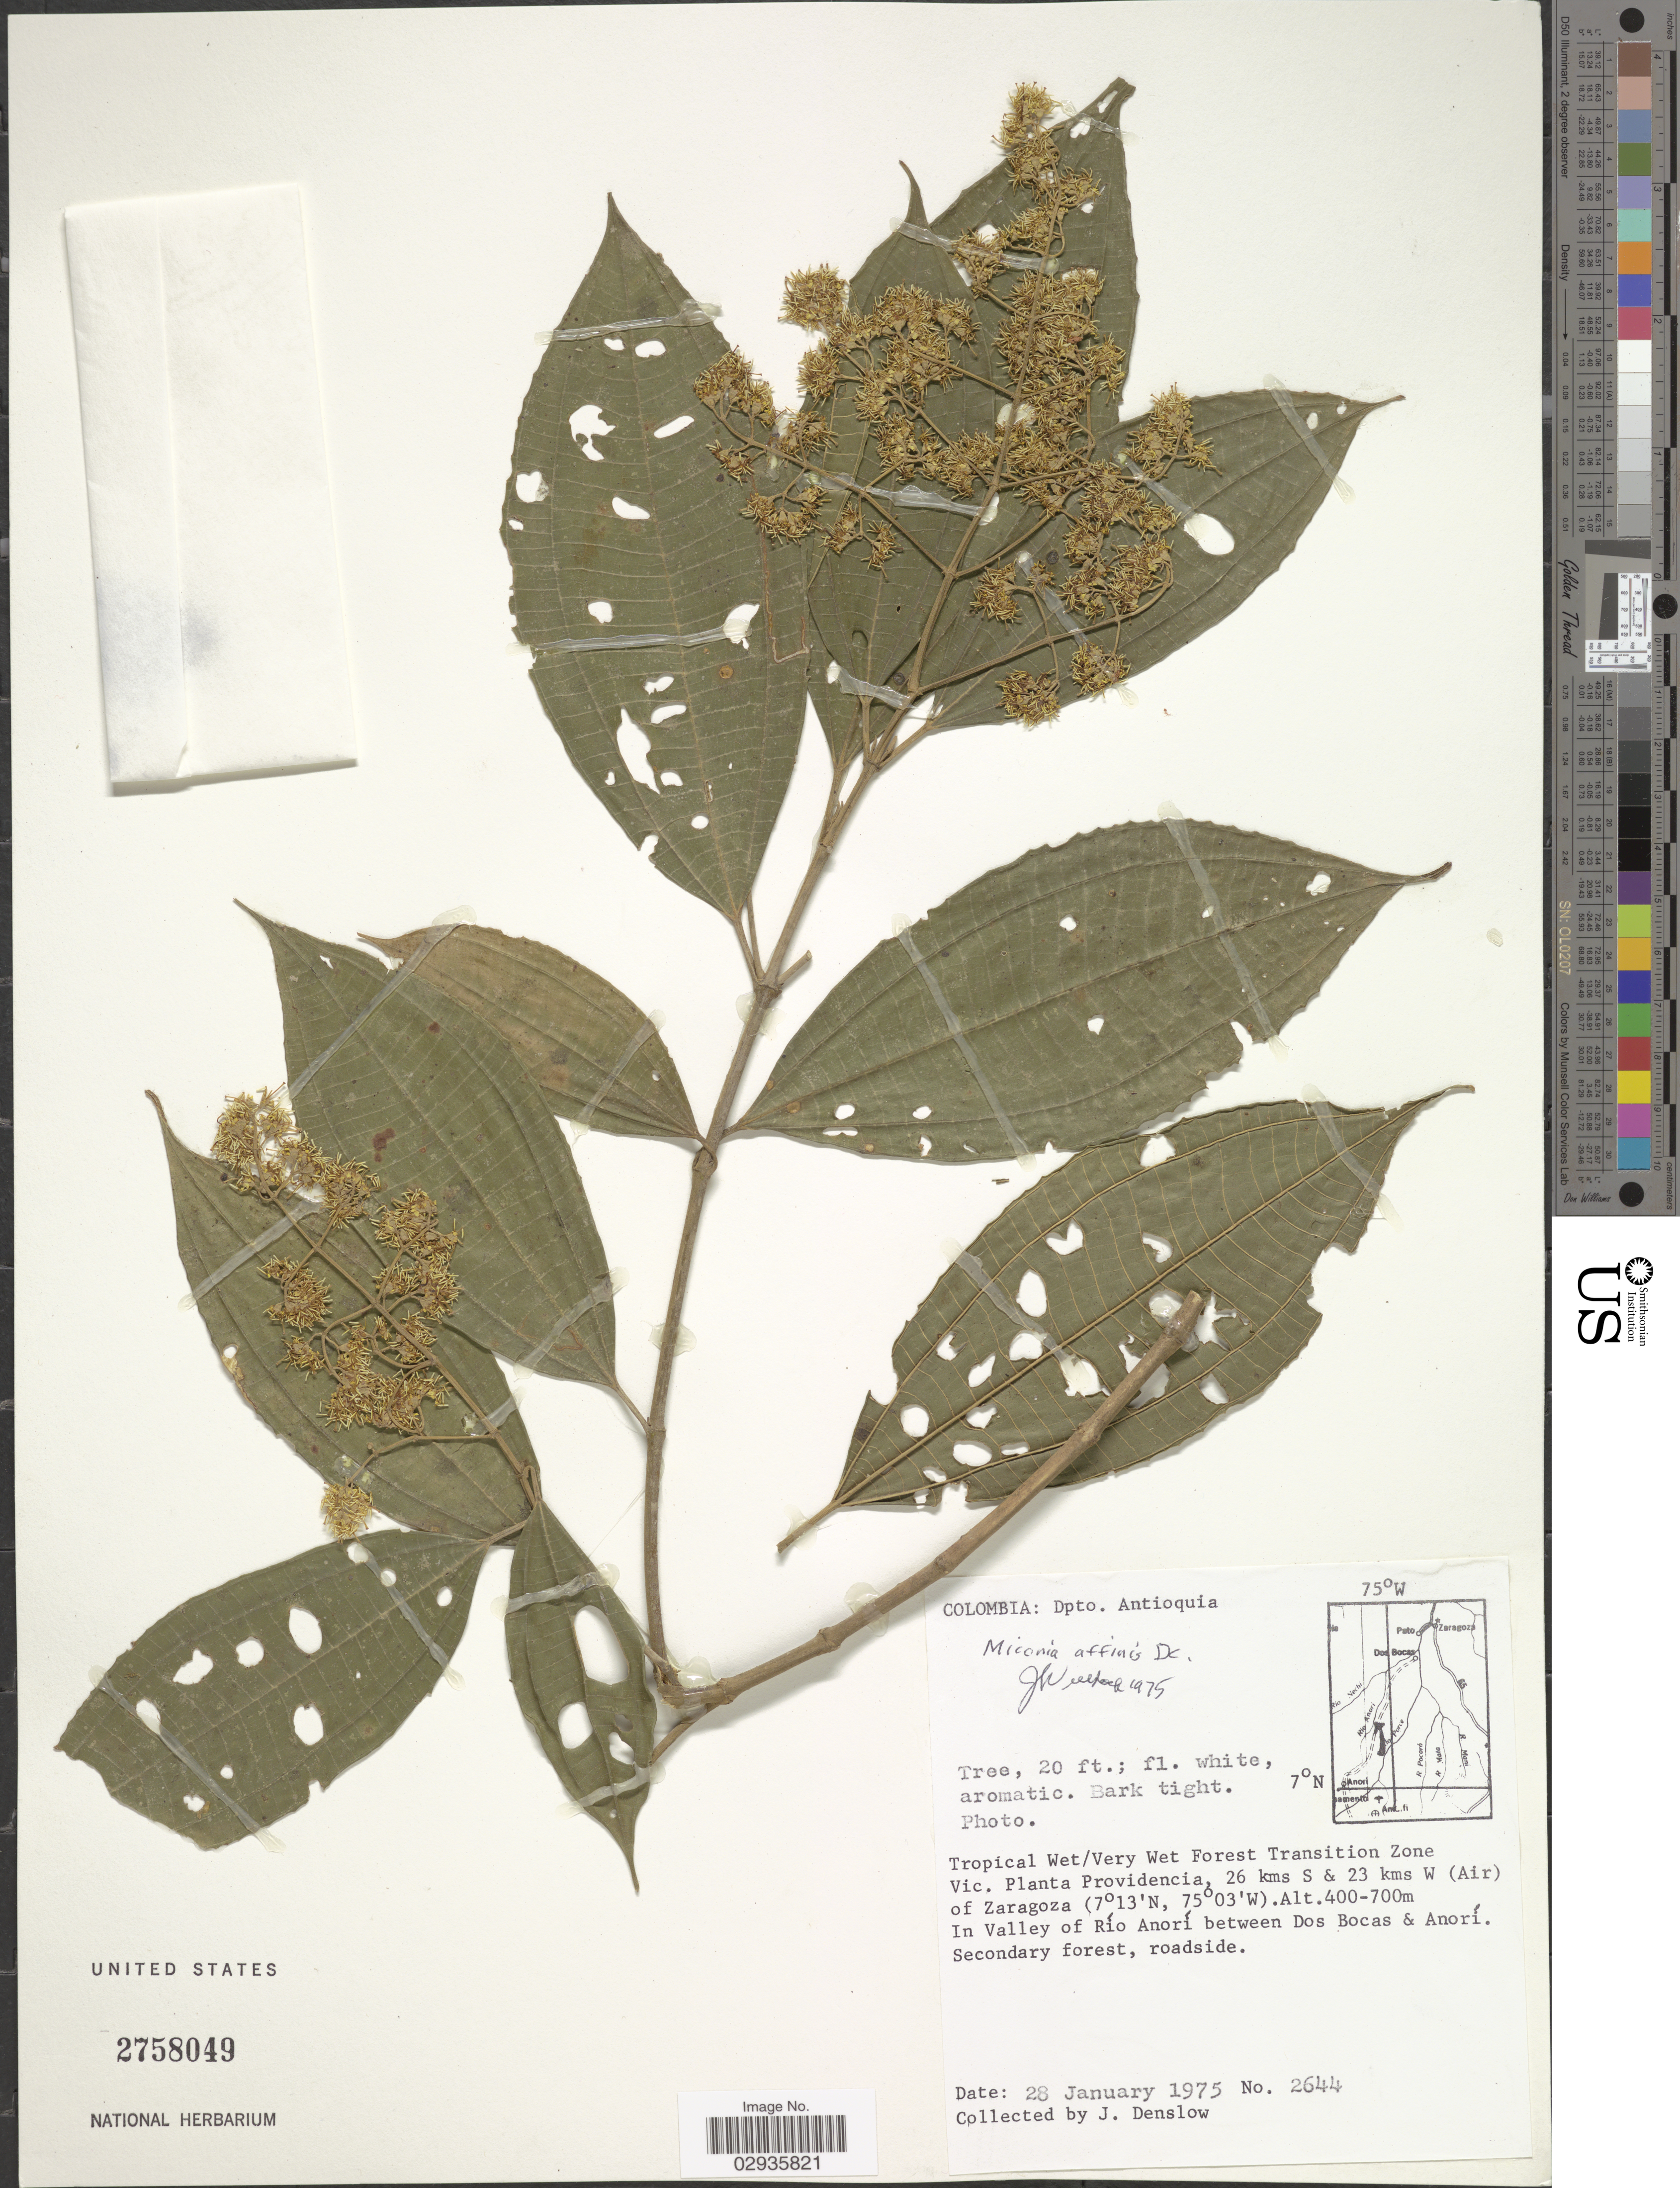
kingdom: Plantae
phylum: Tracheophyta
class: Magnoliopsida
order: Myrtales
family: Melastomataceae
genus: Miconia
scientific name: Miconia affinis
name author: DC.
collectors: J. Denslow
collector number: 2644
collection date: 1975-01-28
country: Colombia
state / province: Antioquia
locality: Dpto. Antioquia, Tropical Wet/Very Wet Forest Transition Zone, Vic. Planta Providencia, 26 kms S & 23 kms W (Air) of Zaragoza. In Valley of Río Anorí between Dos Bocas & Anorí.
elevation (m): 400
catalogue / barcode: US 2758049